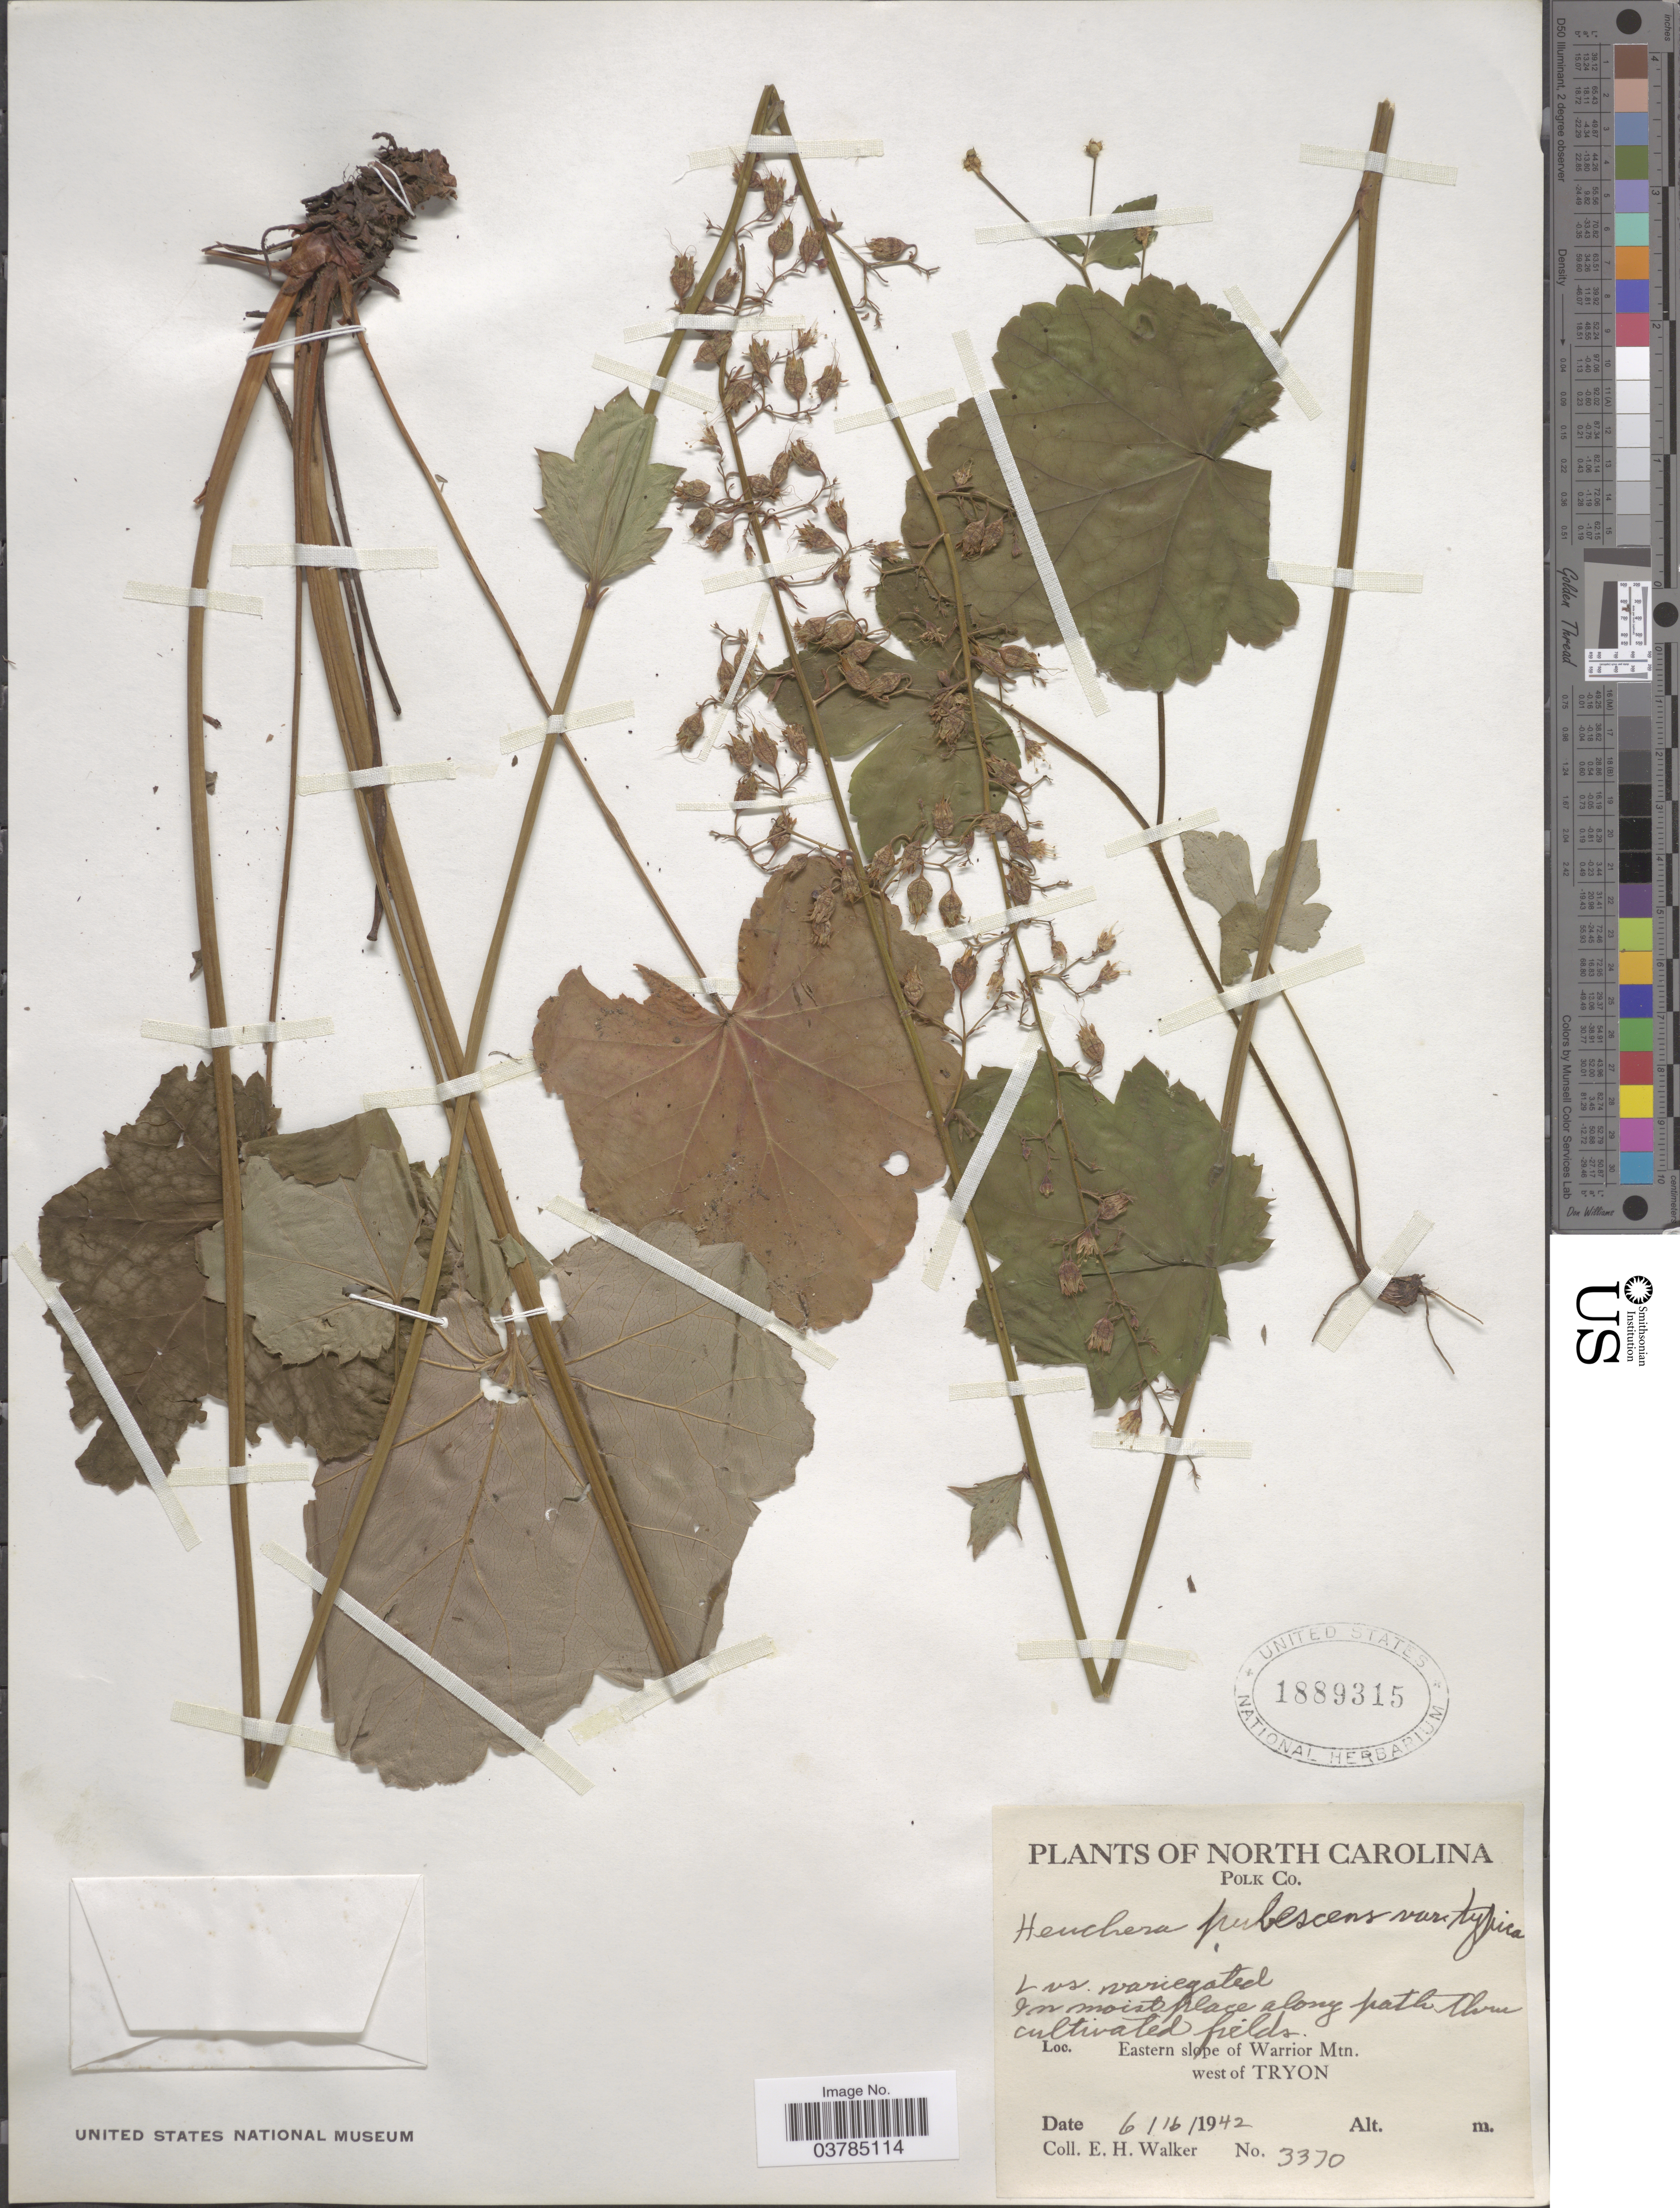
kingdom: Plantae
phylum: Tracheophyta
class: Magnoliopsida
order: Saxifragales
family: Saxifragaceae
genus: Heuchera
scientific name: Heuchera pubescens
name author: Pursh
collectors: E. H. Walker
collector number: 3370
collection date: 1942-06-16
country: United States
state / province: North Carolina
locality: Polk Co. In moist place along path thru cultivated fields. Eastern slope of Warrior Mtn. west of Tryon.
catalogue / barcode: US 1889315